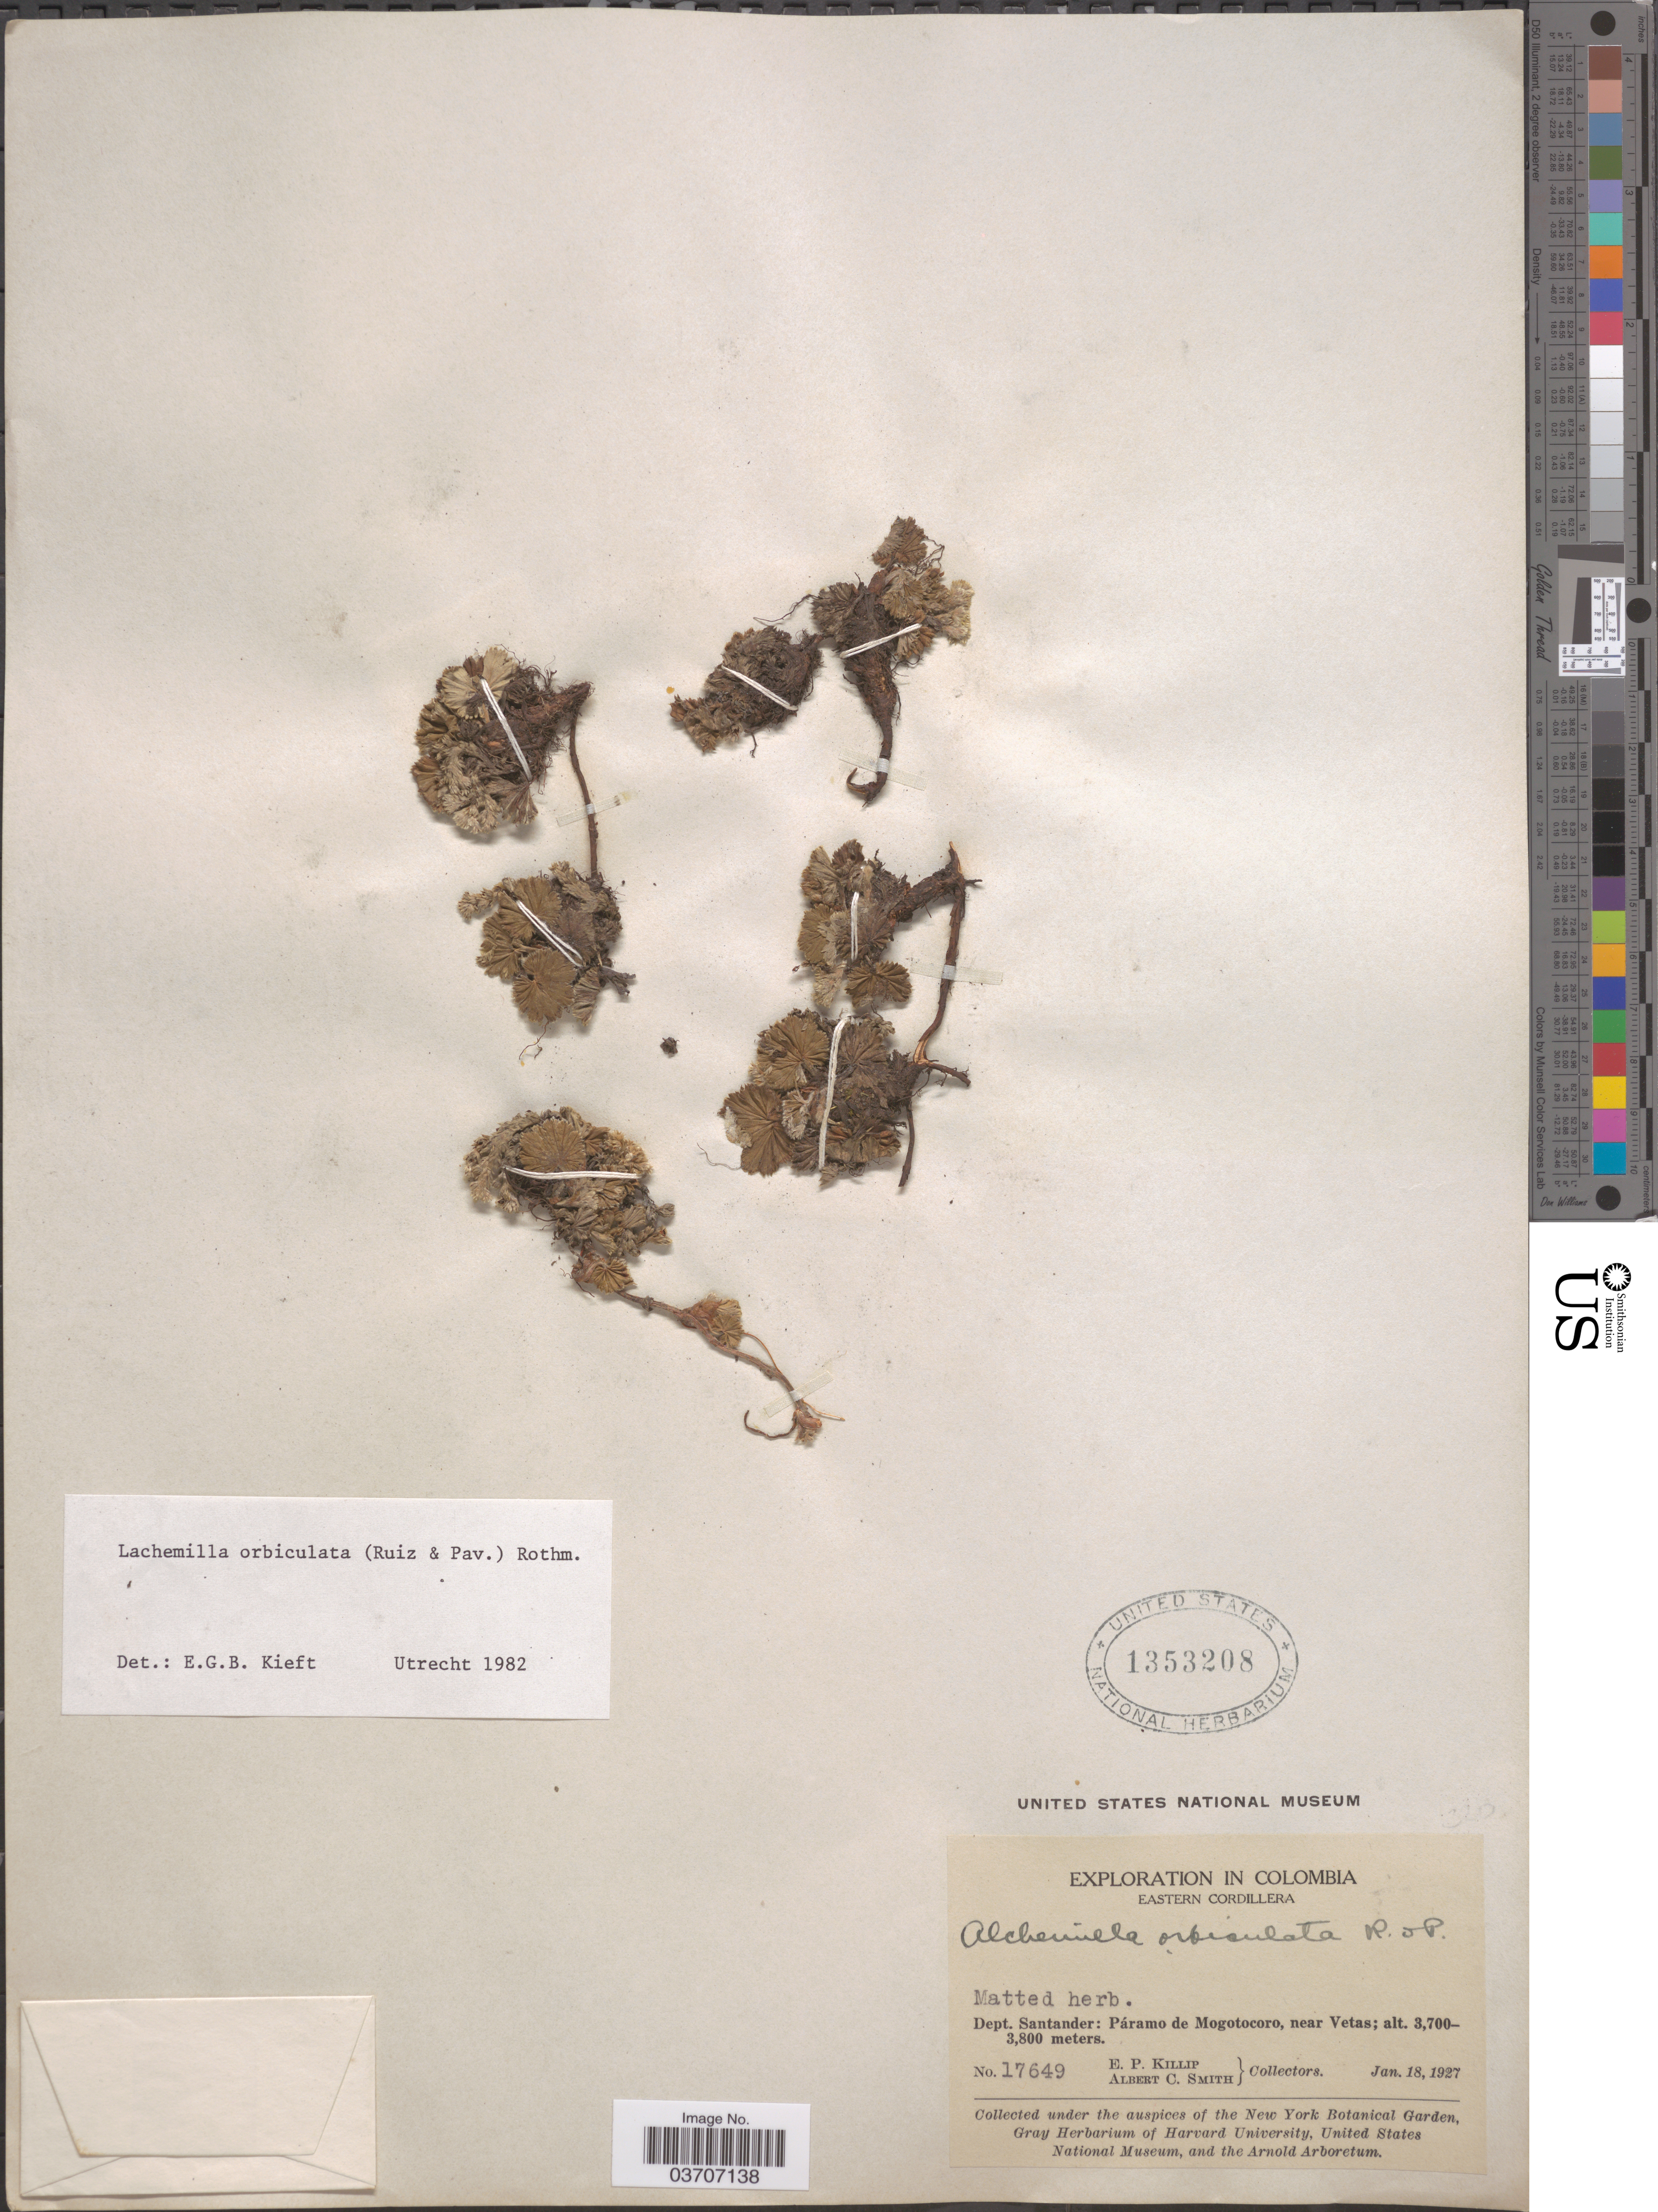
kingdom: Plantae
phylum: Tracheophyta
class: Magnoliopsida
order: Rosales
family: Rosaceae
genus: Lachemilla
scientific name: Lachemilla orbiculata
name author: (Ruiz & Pav.) Rydb.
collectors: E. P. Killip & A. C. Smith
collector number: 17649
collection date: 1927-01-18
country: Colombia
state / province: Santander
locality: Eastern Cordillera. Dept. Santander: Páramo de Mogotocoro, near Vetas.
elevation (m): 3700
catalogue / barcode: US 1353208